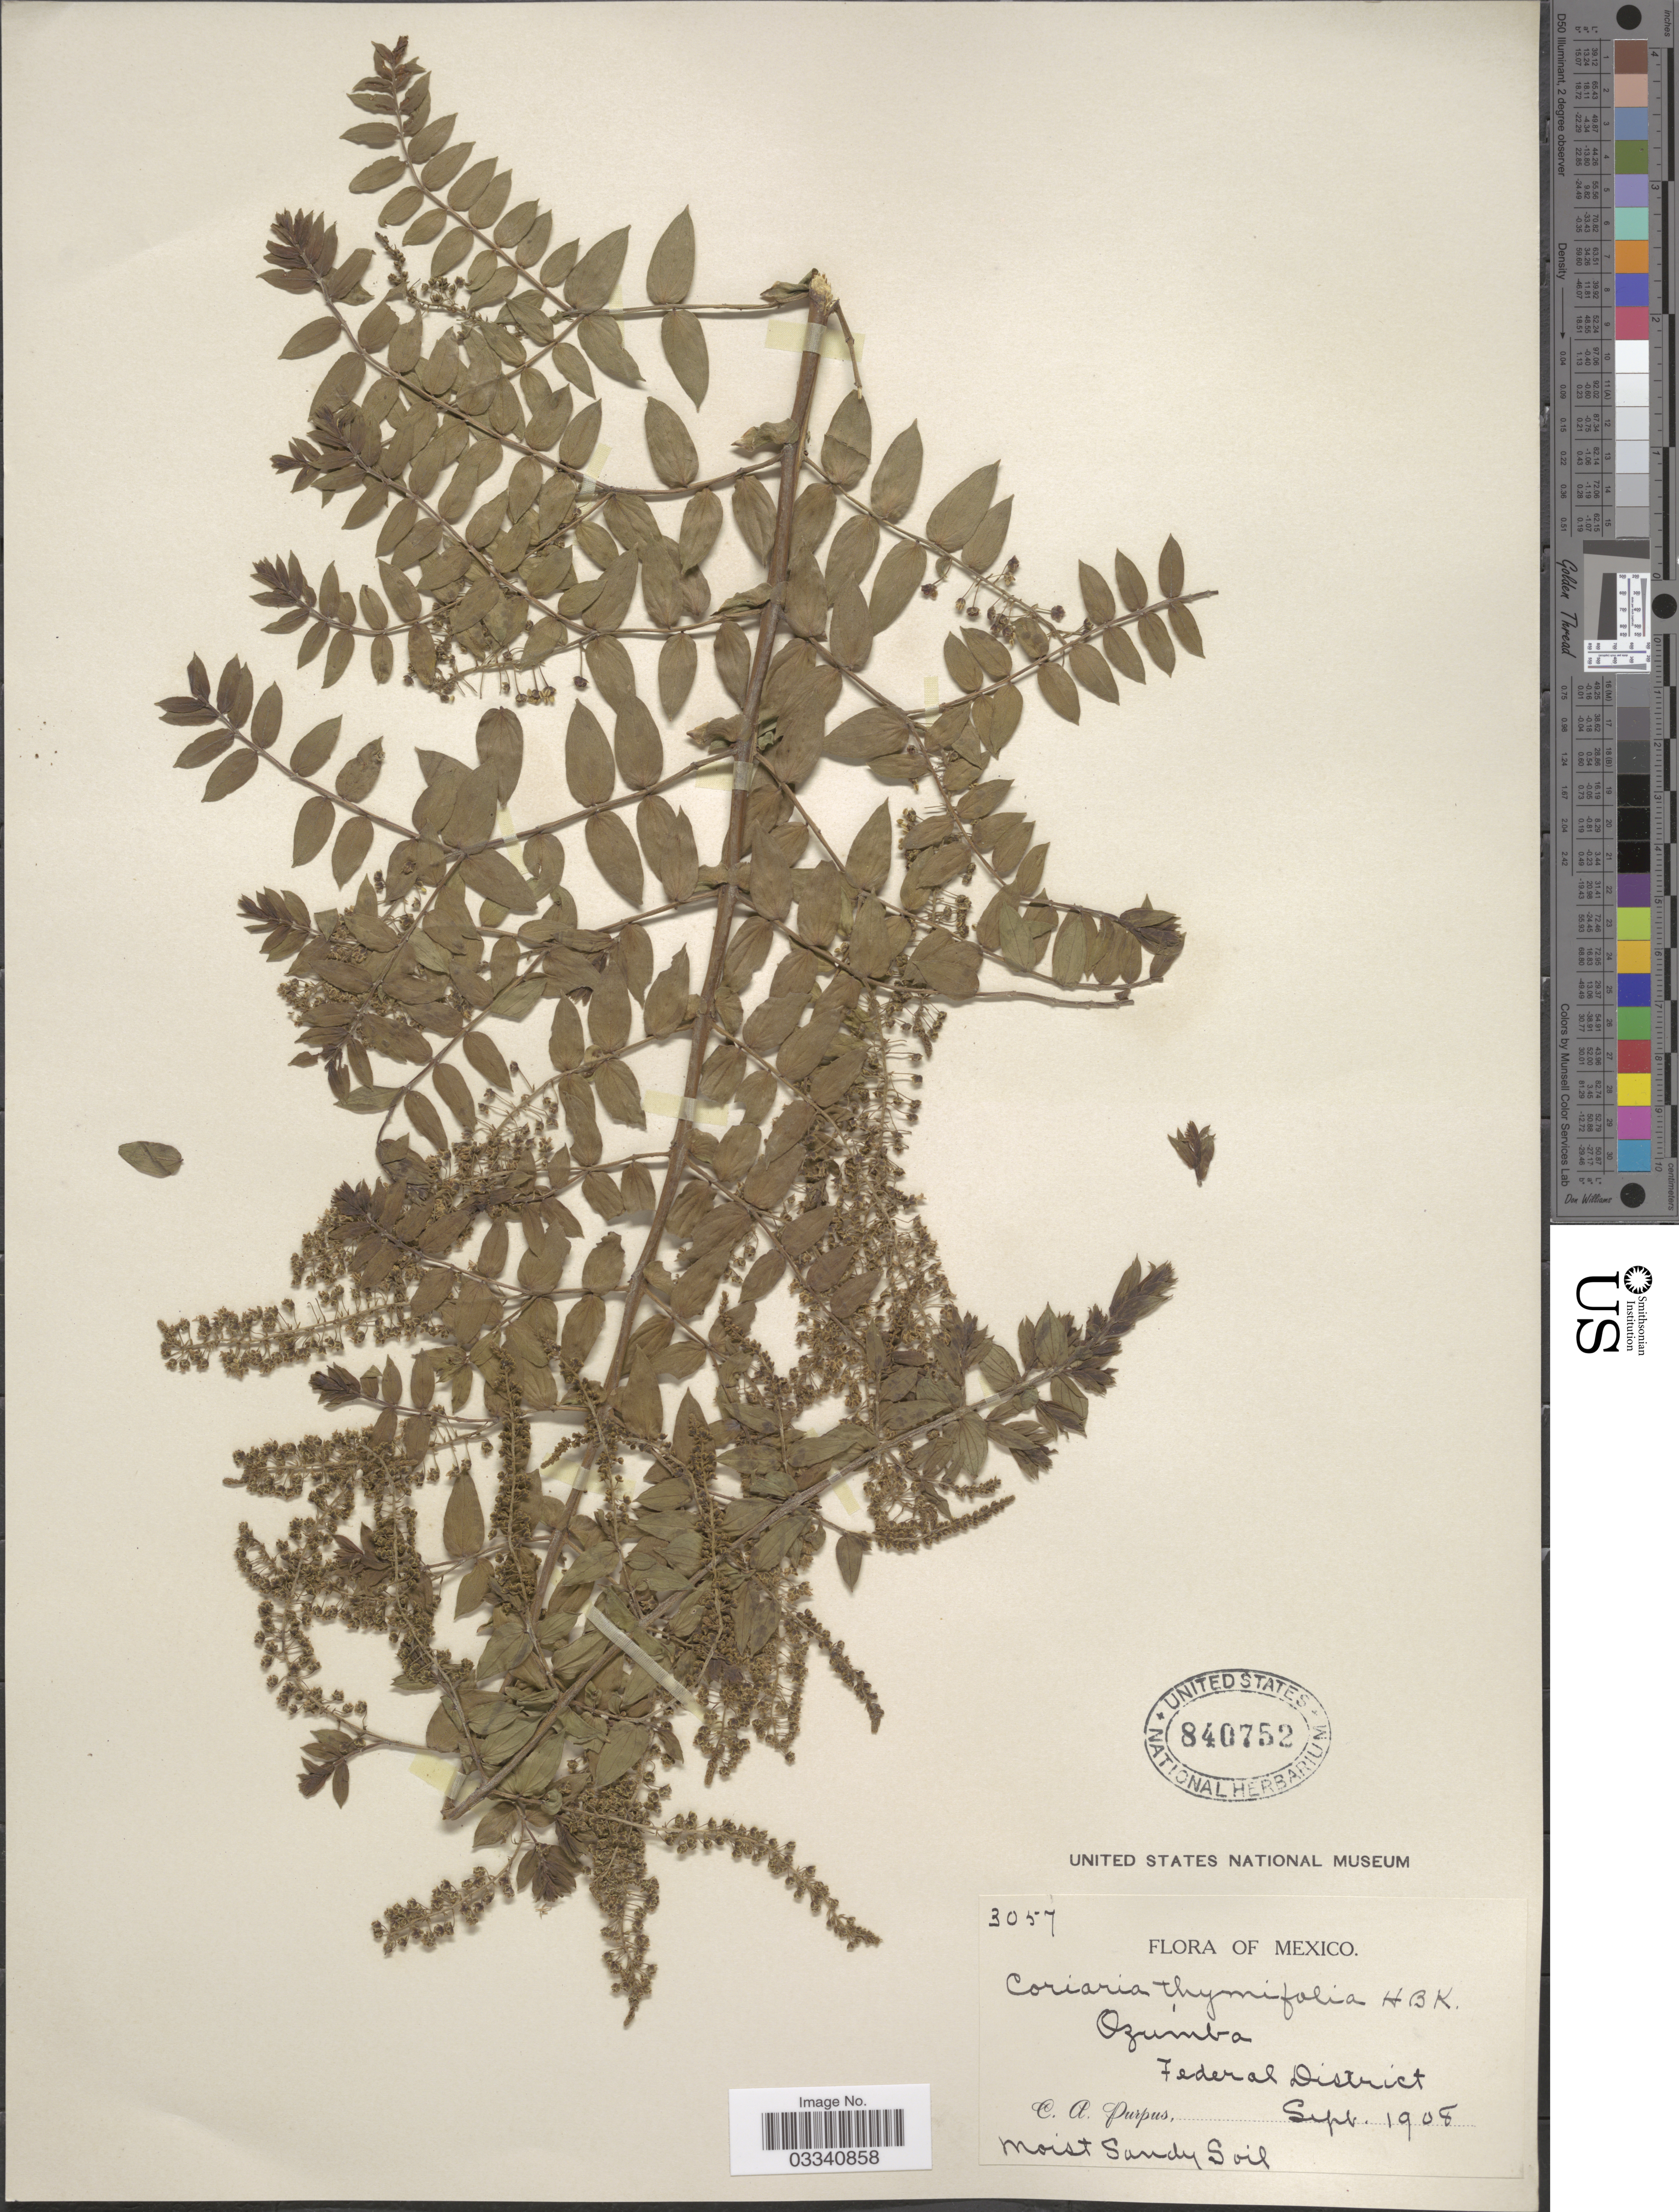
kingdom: Plantae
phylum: Tracheophyta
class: Magnoliopsida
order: Cucurbitales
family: Coriariaceae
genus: Coriaria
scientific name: Coriaria ruscifolia subsp. microphylla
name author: (Poir.) L.E. Skog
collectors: C. A. Purpus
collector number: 3057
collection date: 1908-09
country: Mexico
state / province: Distrito Federal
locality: Ozumba, Federal District.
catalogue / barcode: US 840752